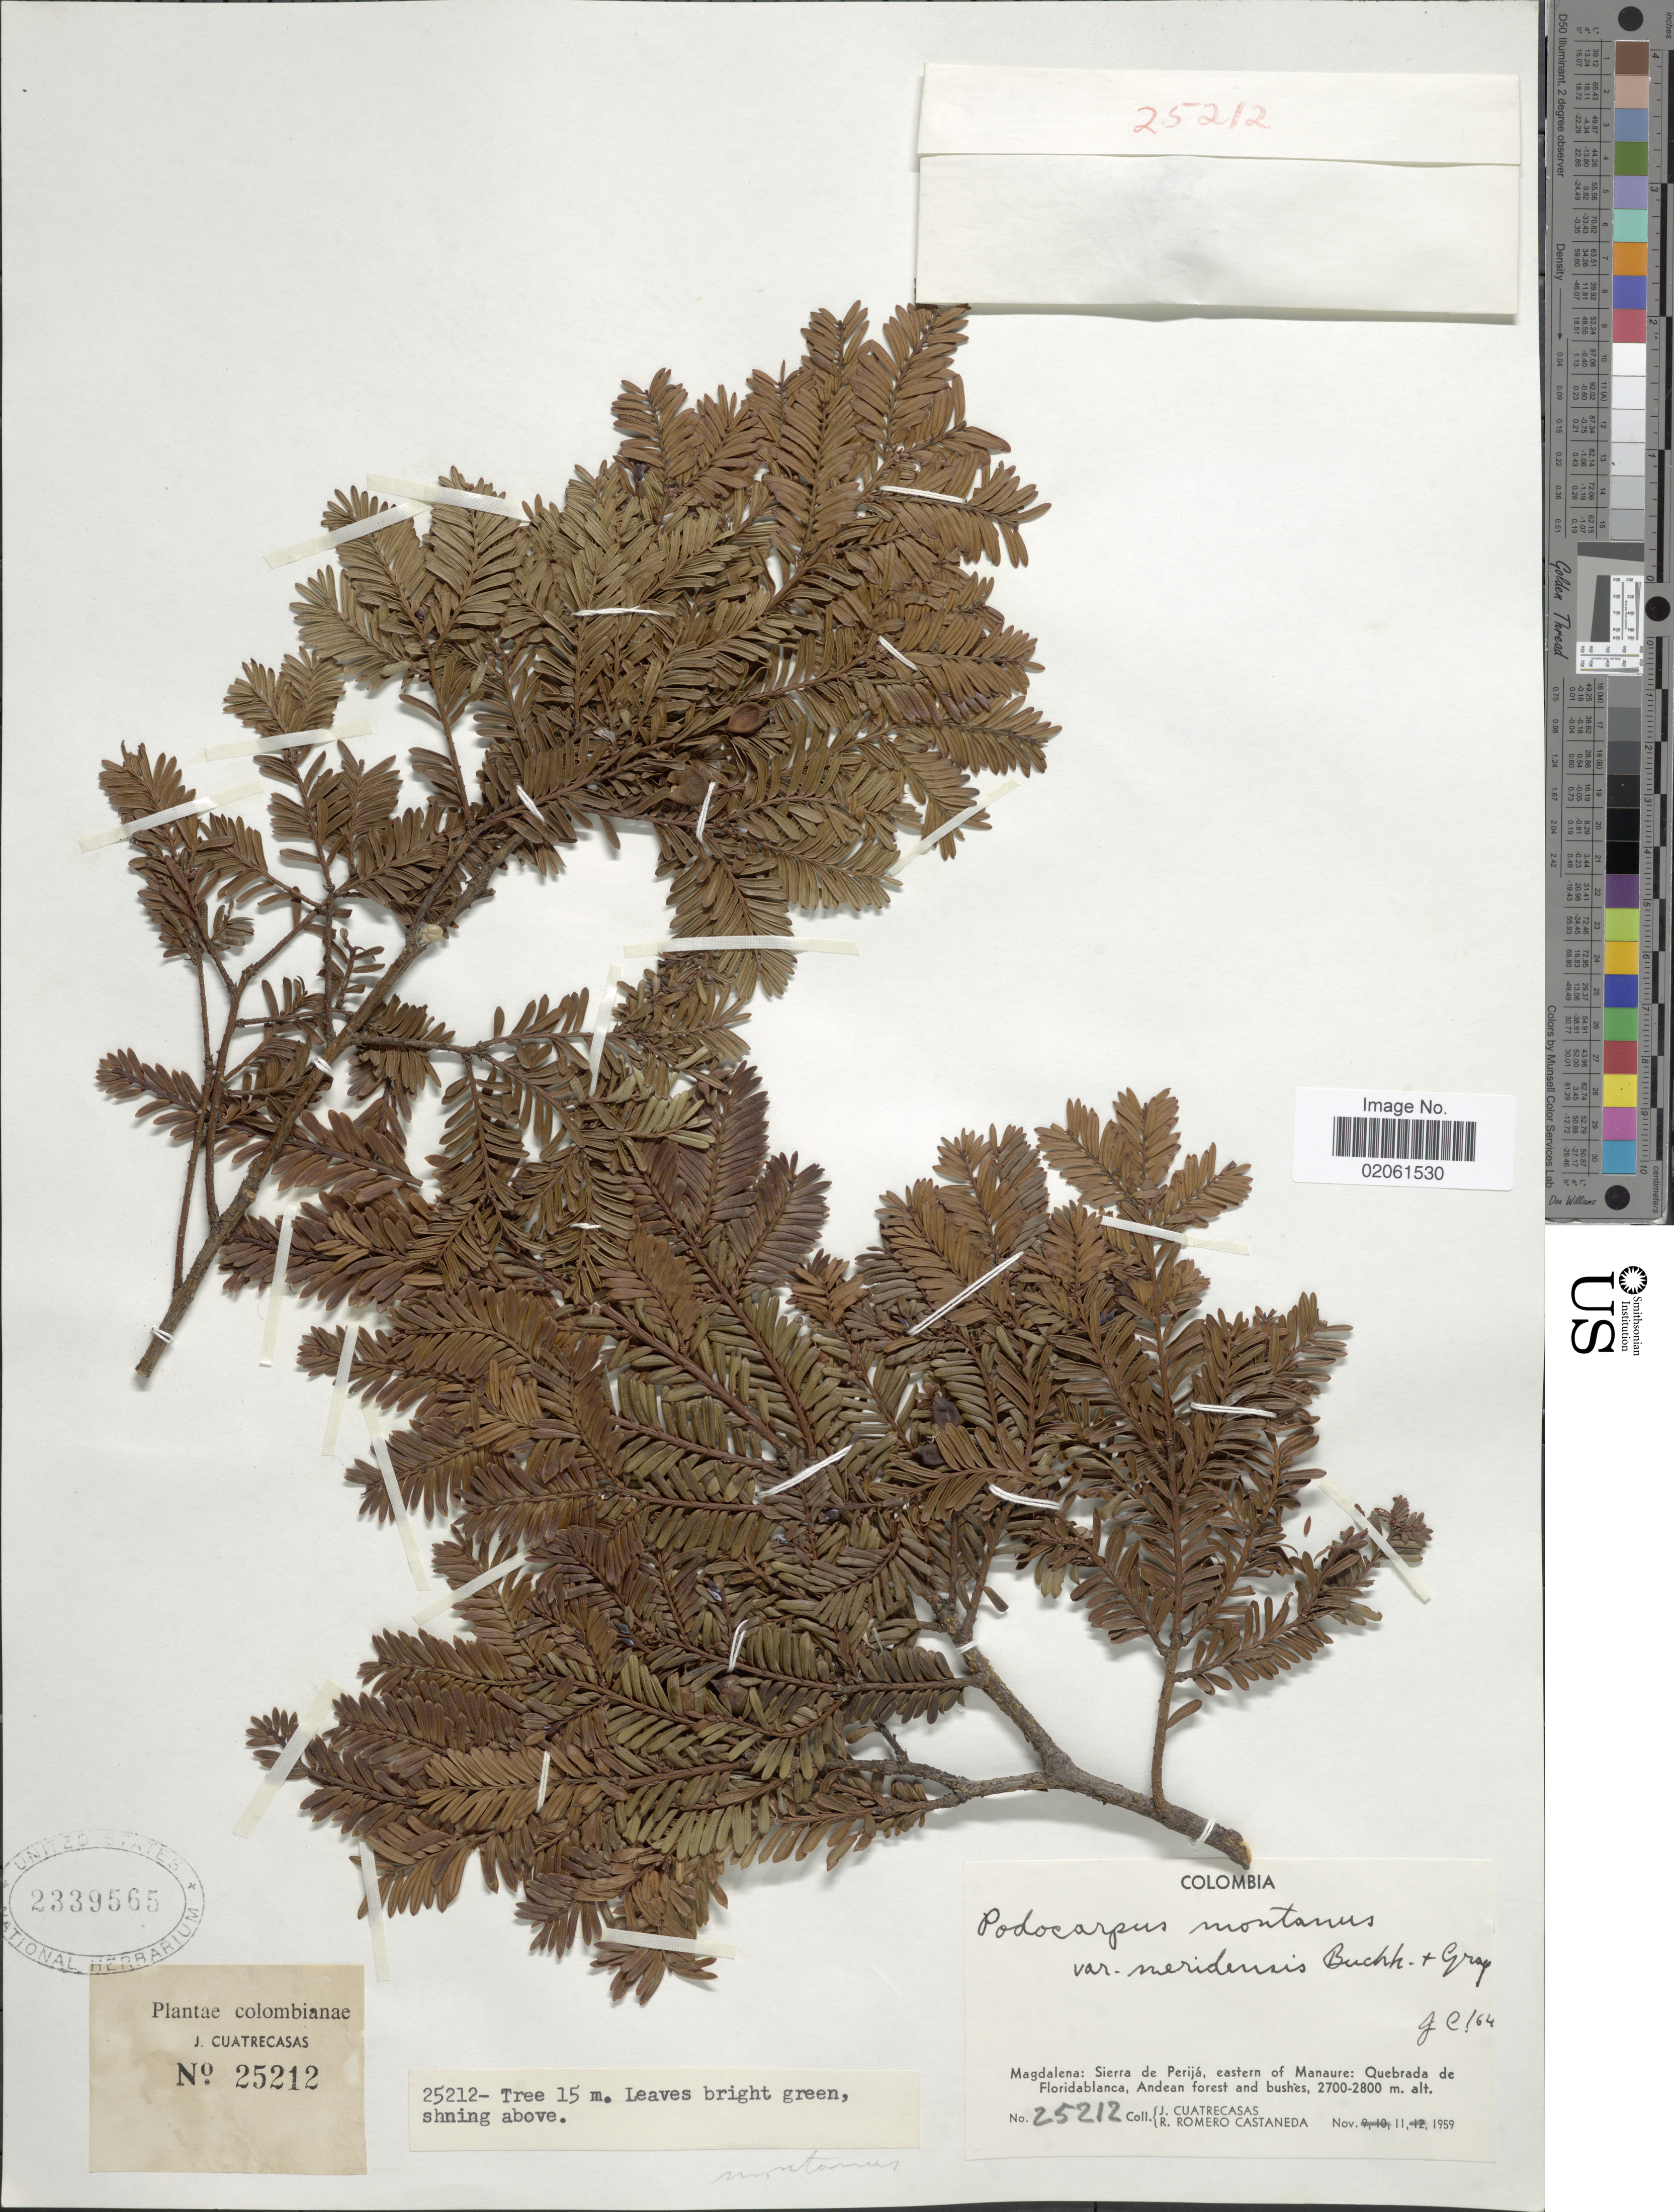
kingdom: Plantae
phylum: Tracheophyta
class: Pinopsida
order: Pinales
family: Podocarpaceae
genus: Podocarpus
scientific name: Podocarpus montanus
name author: (Humb. & Bonpl. ex Willd.) Lodd. ex Endl.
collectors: J. Cuatrecasas & R. Romero Castañeda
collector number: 25212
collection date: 1959-11-11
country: Colombia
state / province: Magdalena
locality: Magdalena: Sierra de Perija, eastern of Manaure: Quebrada de Floridablanca, Andean forest and bushes.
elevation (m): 2700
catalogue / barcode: US 2339565